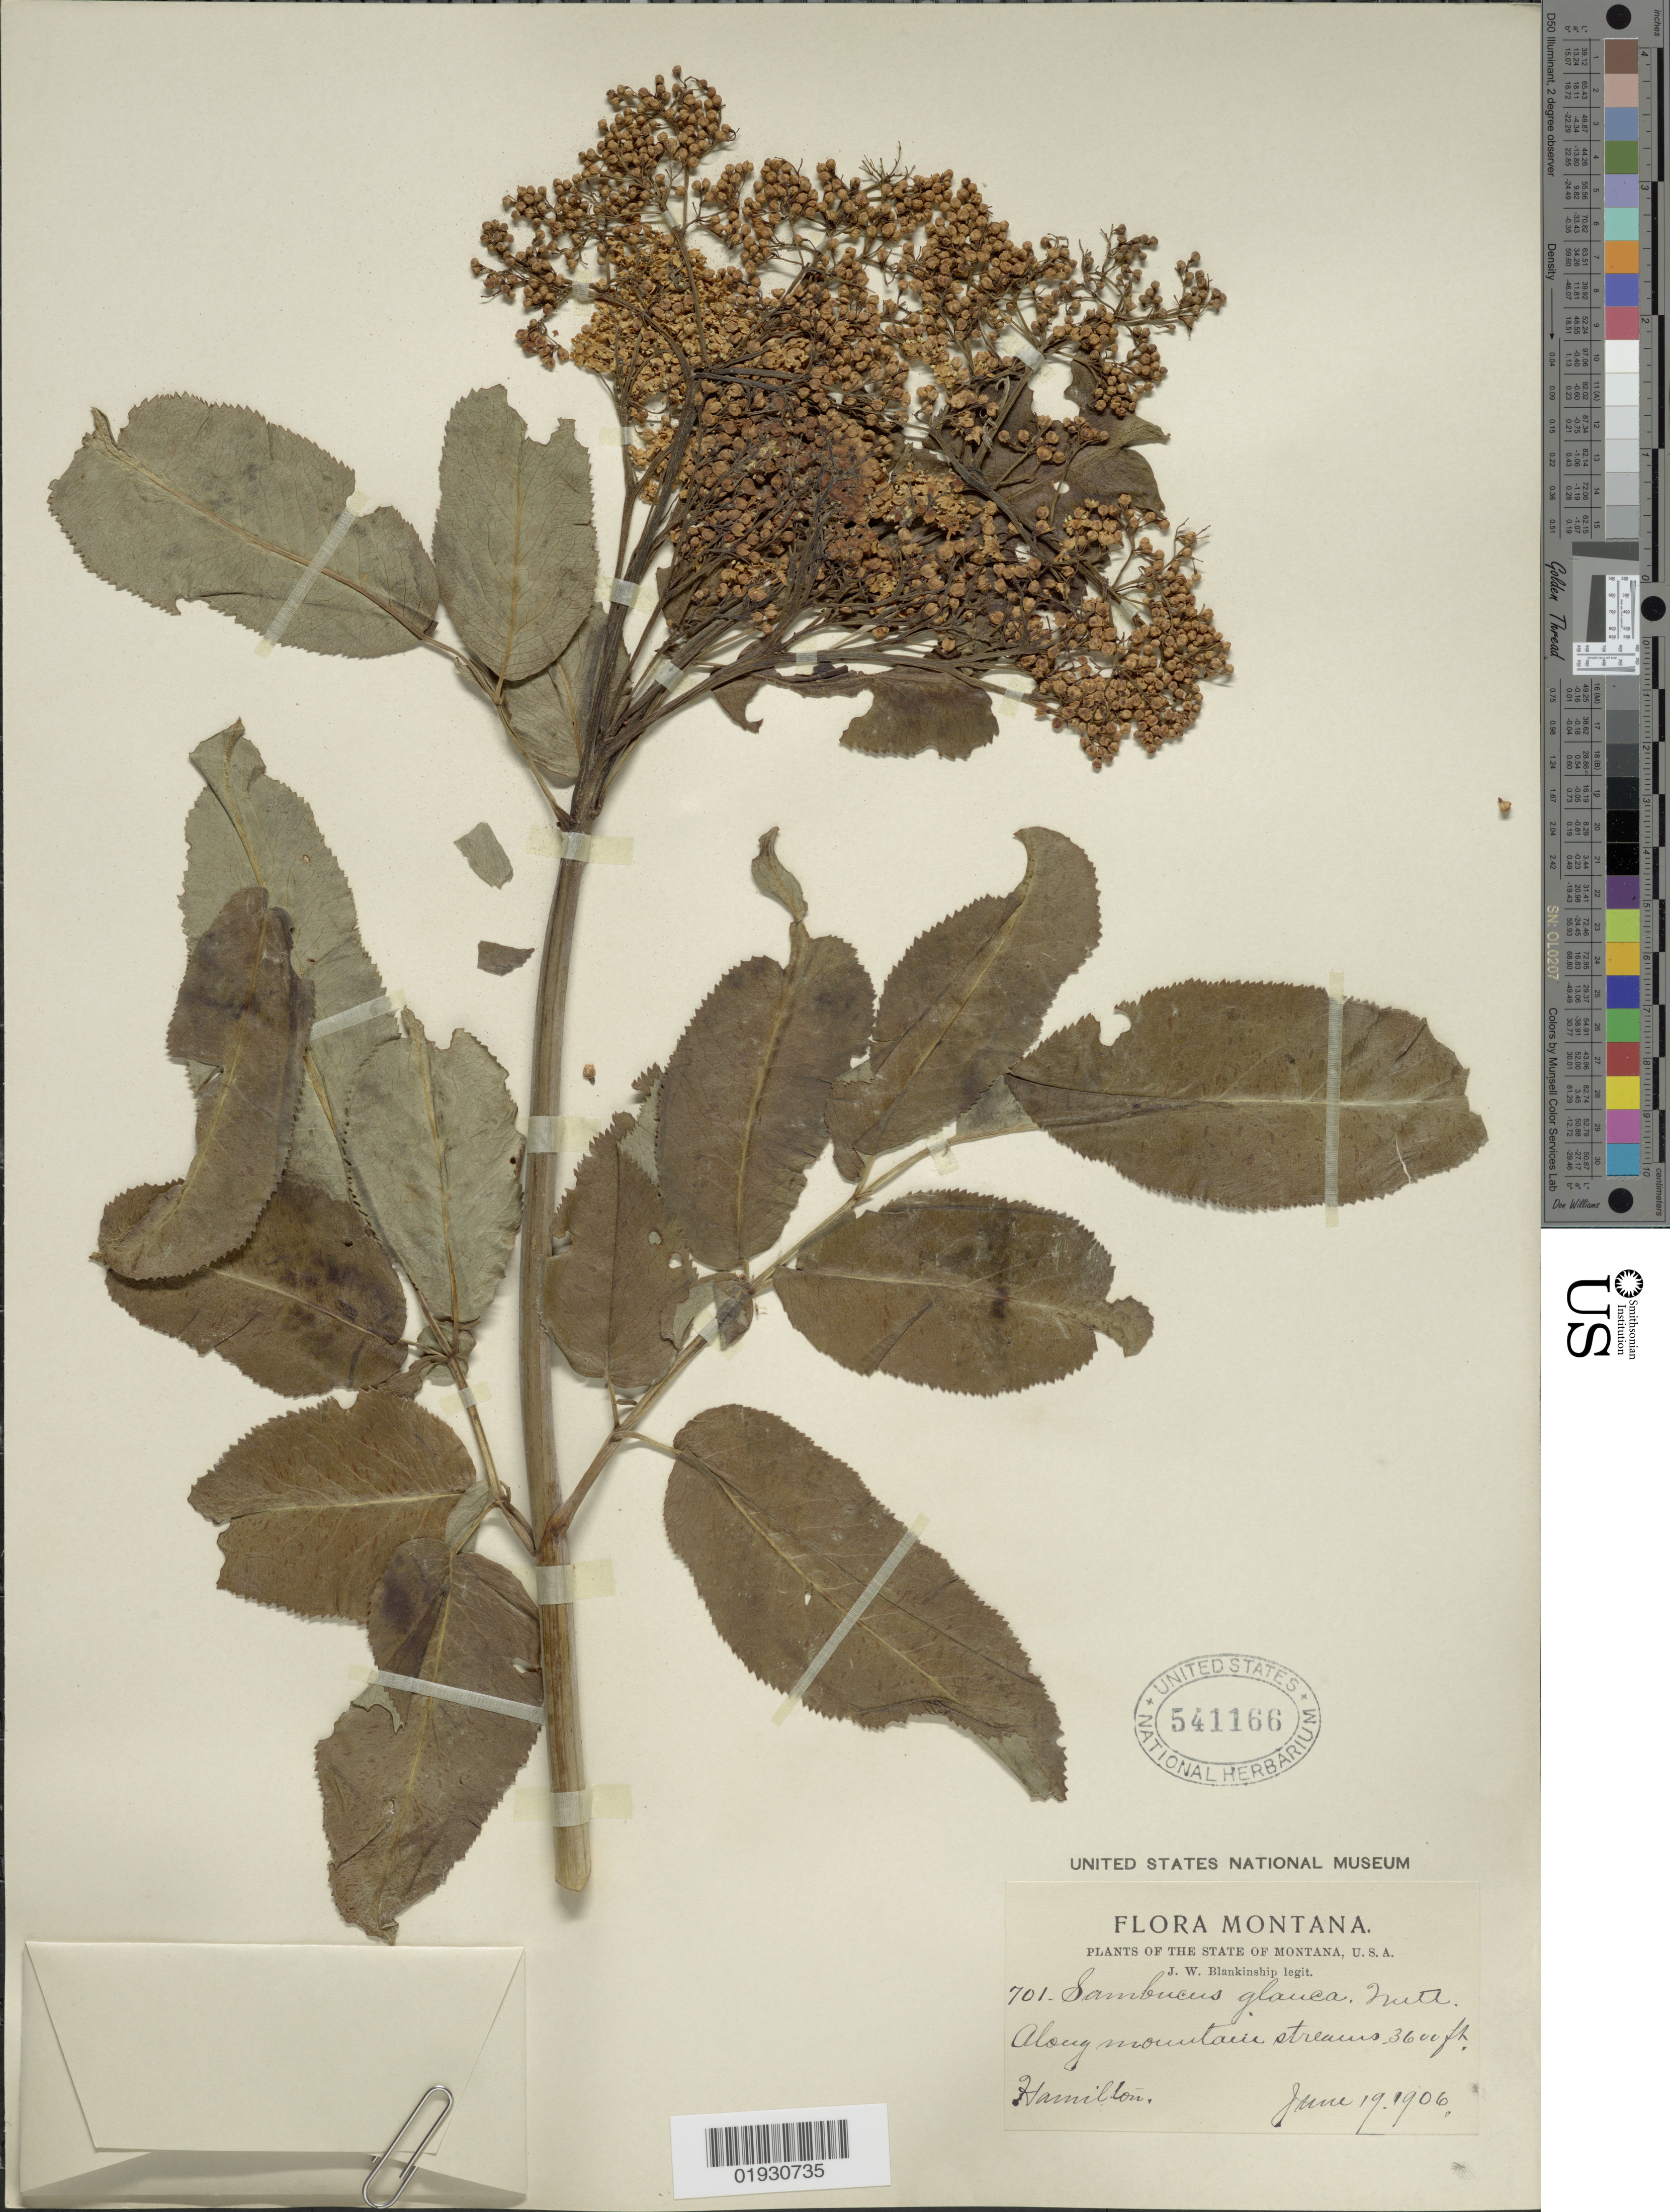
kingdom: Plantae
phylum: Tracheophyta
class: Magnoliopsida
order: Dipsacales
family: Viburnaceae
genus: Sambucus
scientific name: Sambucus cerulea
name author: Raf.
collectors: J. W. Blankinship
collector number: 701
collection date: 1906-06-19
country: United States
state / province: Montana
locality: Hamilton, Along mountain streams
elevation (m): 1097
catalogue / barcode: US 541166